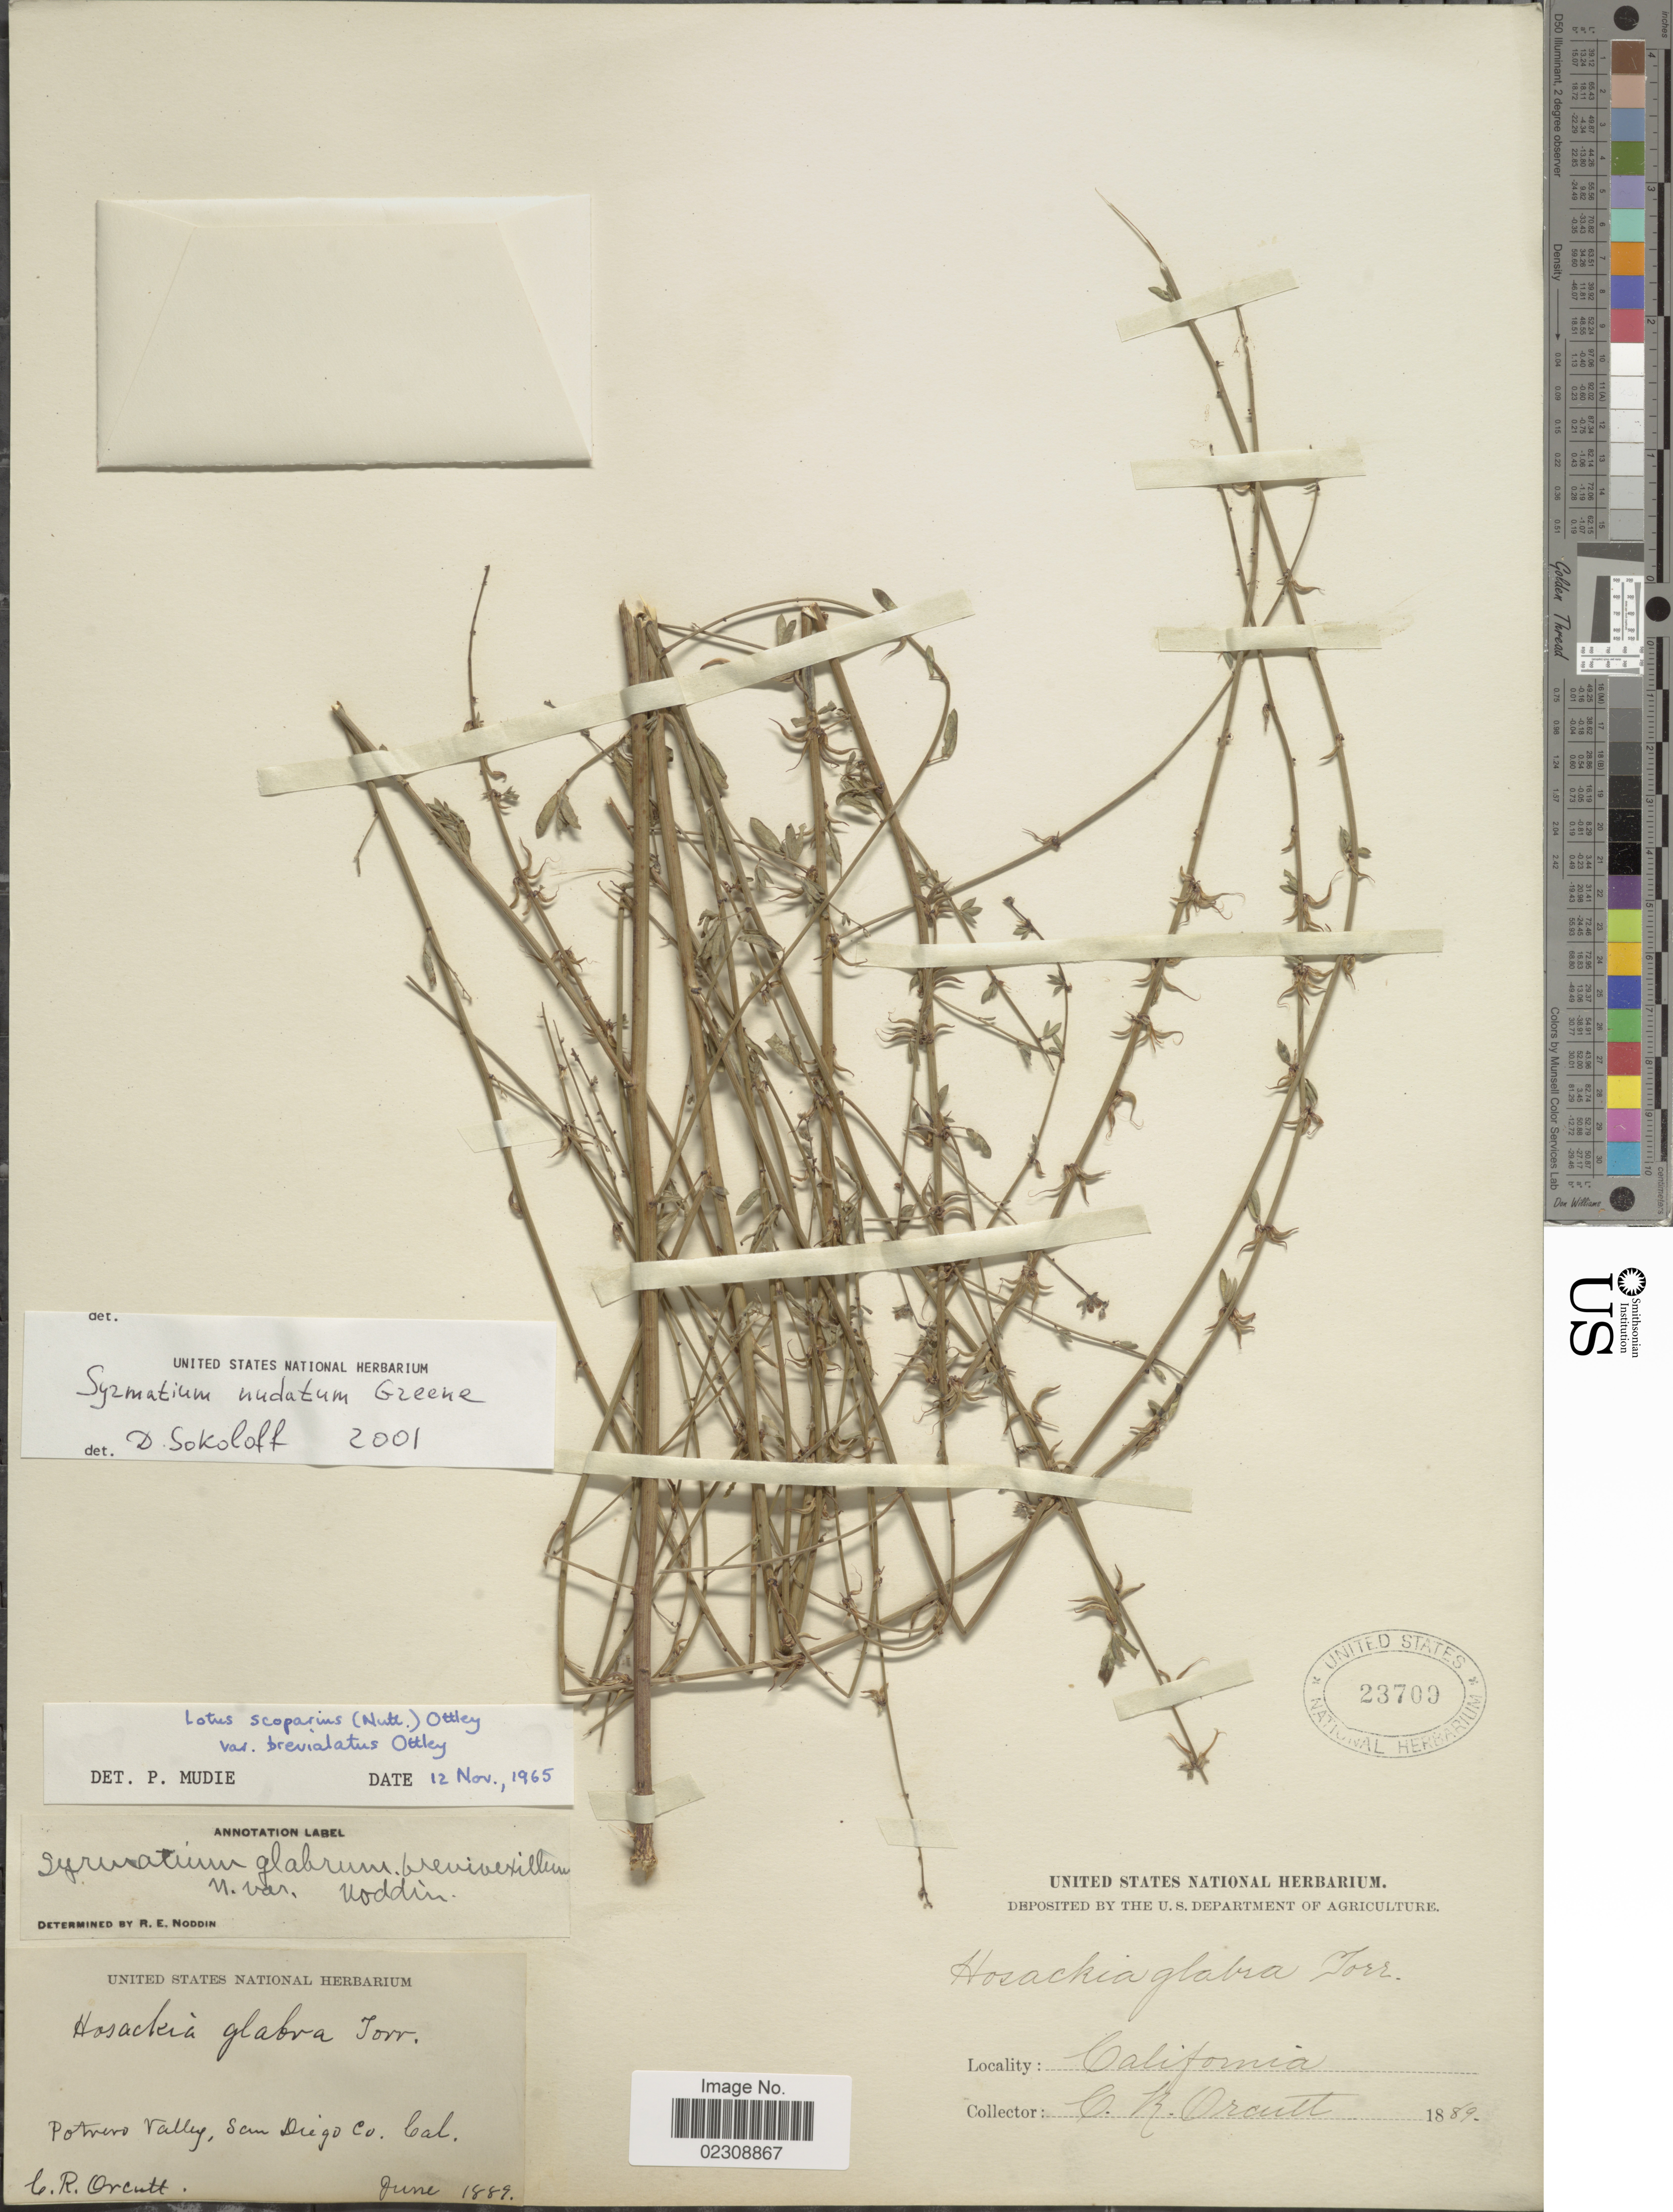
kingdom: Plantae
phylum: Tracheophyta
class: Magnoliopsida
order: Fabales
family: Fabaceae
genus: Syrmatium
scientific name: Syrmatium nudatum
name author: Greene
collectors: C. R. Orcutt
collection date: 1889-06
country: United States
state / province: California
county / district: San Diego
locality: Potrero Valley, San Diego Co.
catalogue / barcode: US 23709